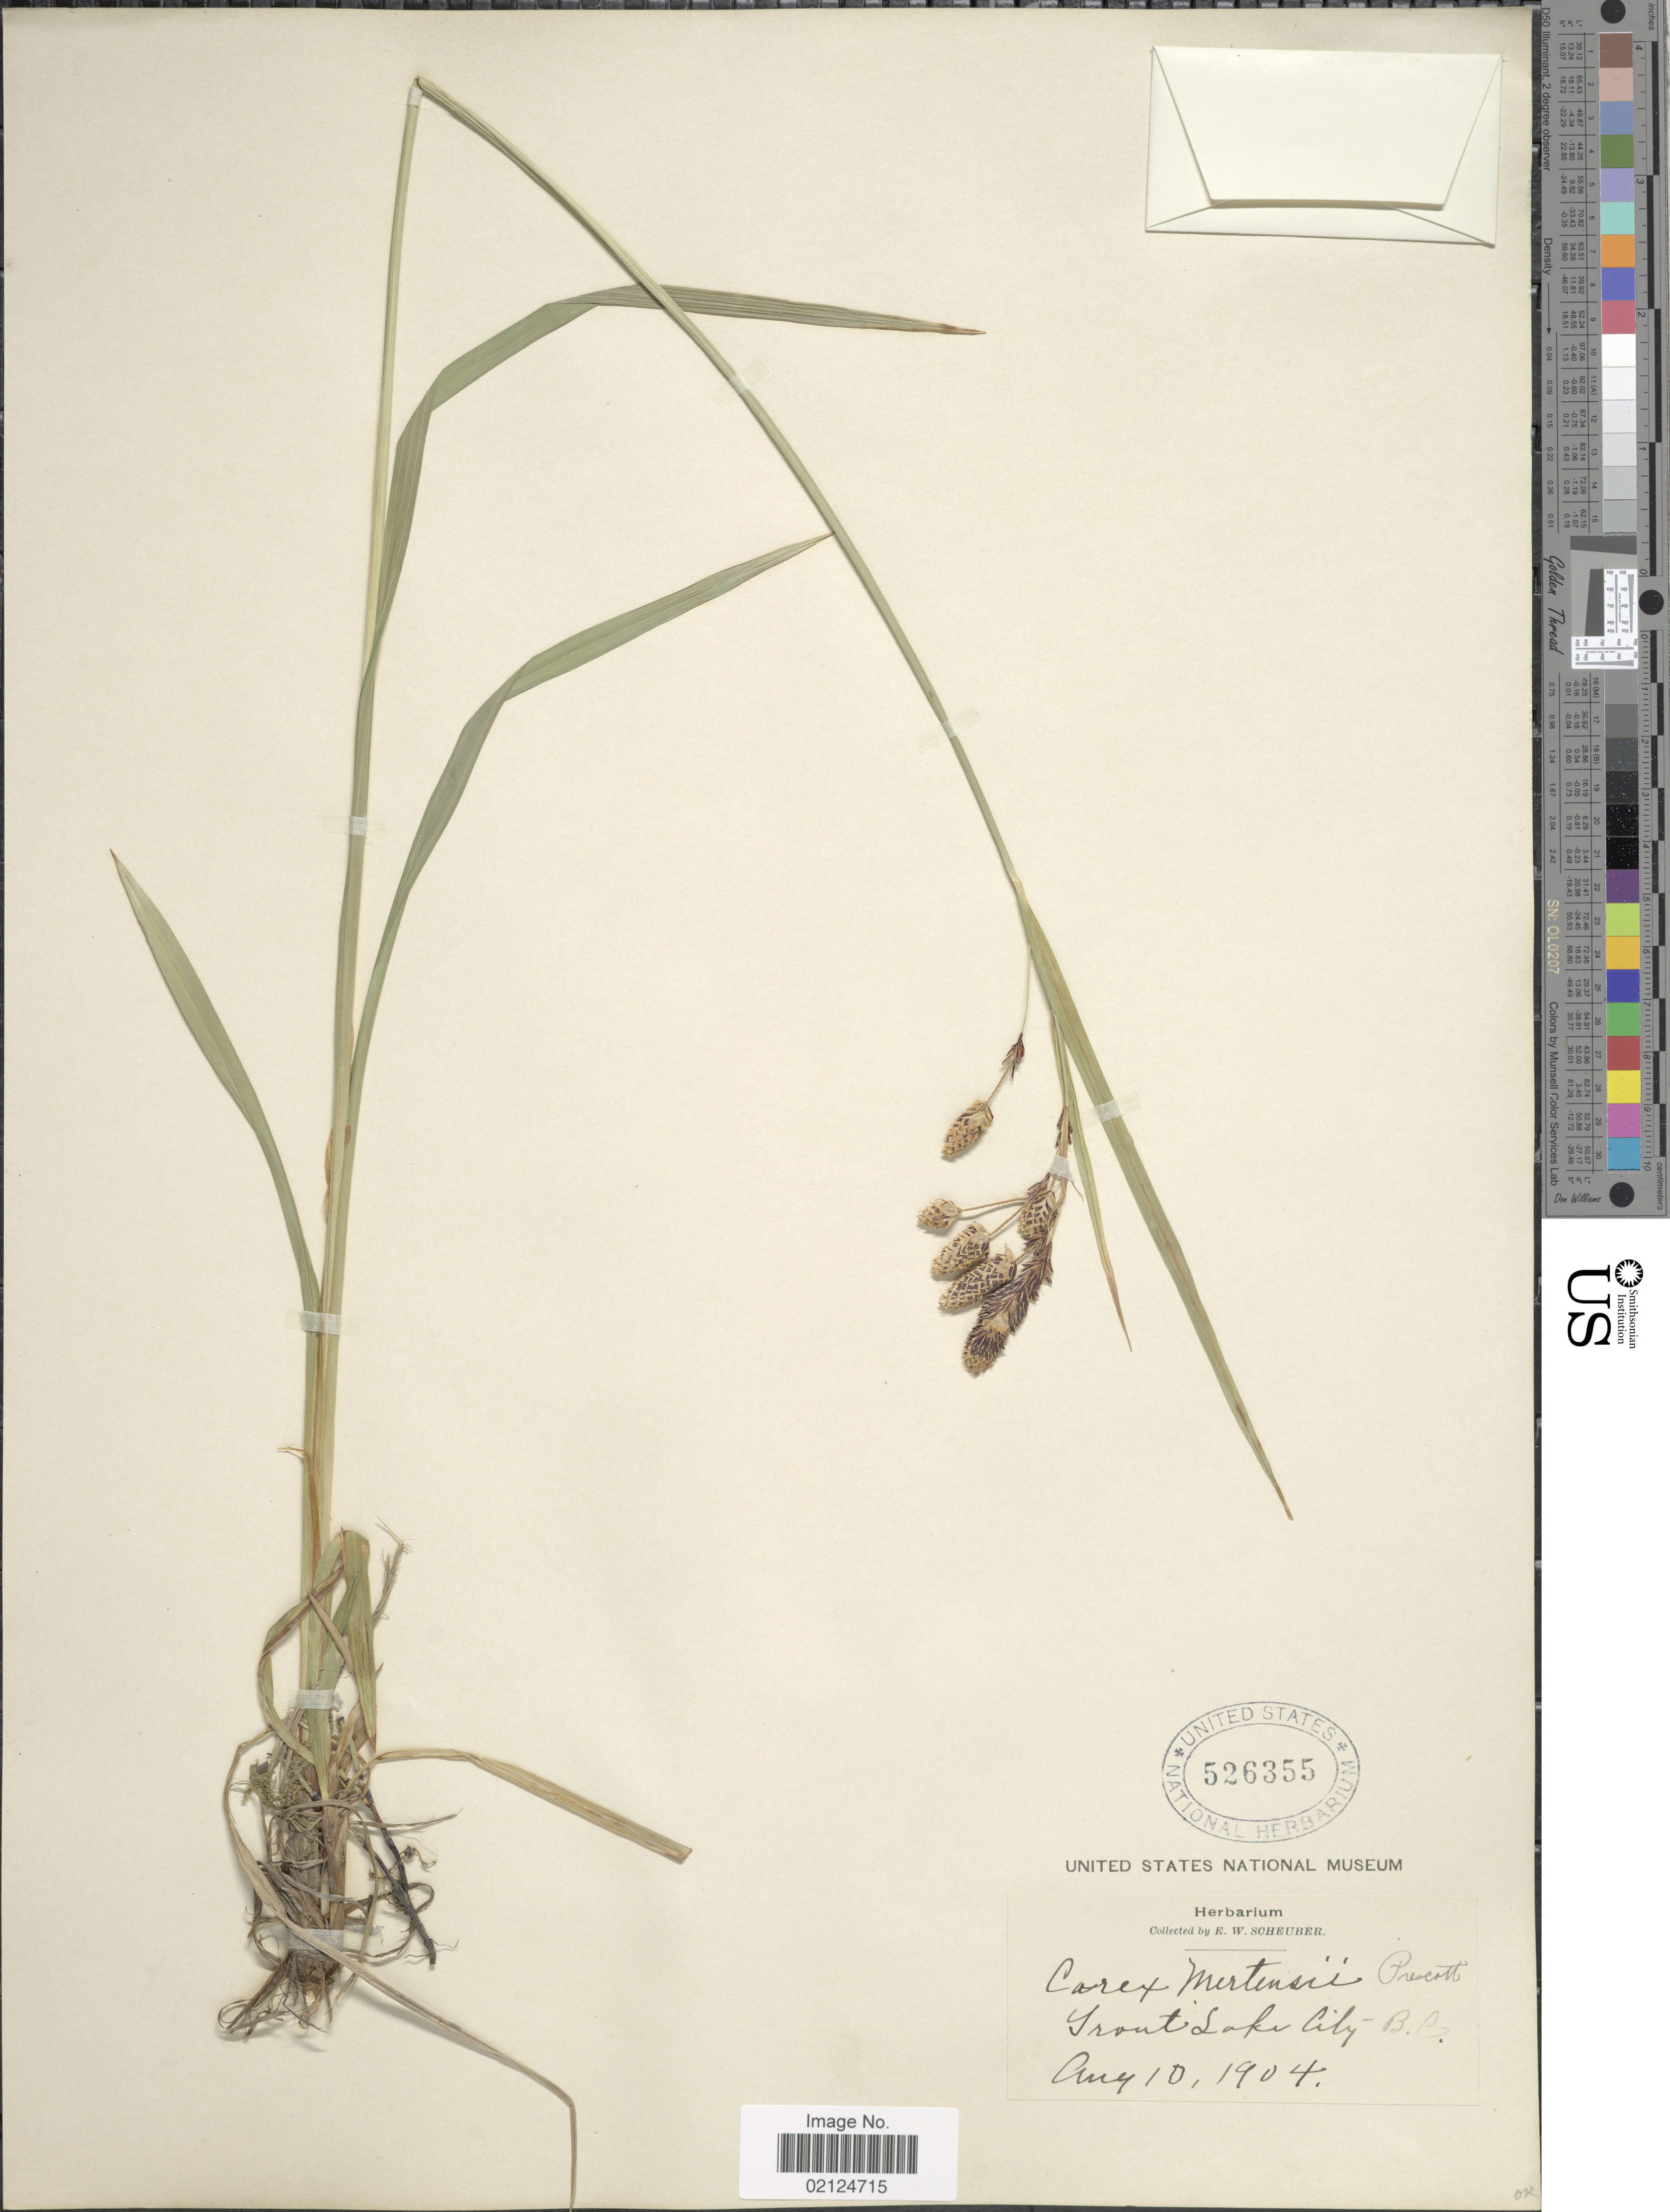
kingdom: Plantae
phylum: Tracheophyta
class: Liliopsida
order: Poales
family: Cyperaceae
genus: Carex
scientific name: Carex mertensii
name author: J.D. Prescott ex Bong.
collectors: E. Scheuber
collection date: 1904-08-10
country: Canada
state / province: British Columbia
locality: Trout Lake City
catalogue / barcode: US 526355